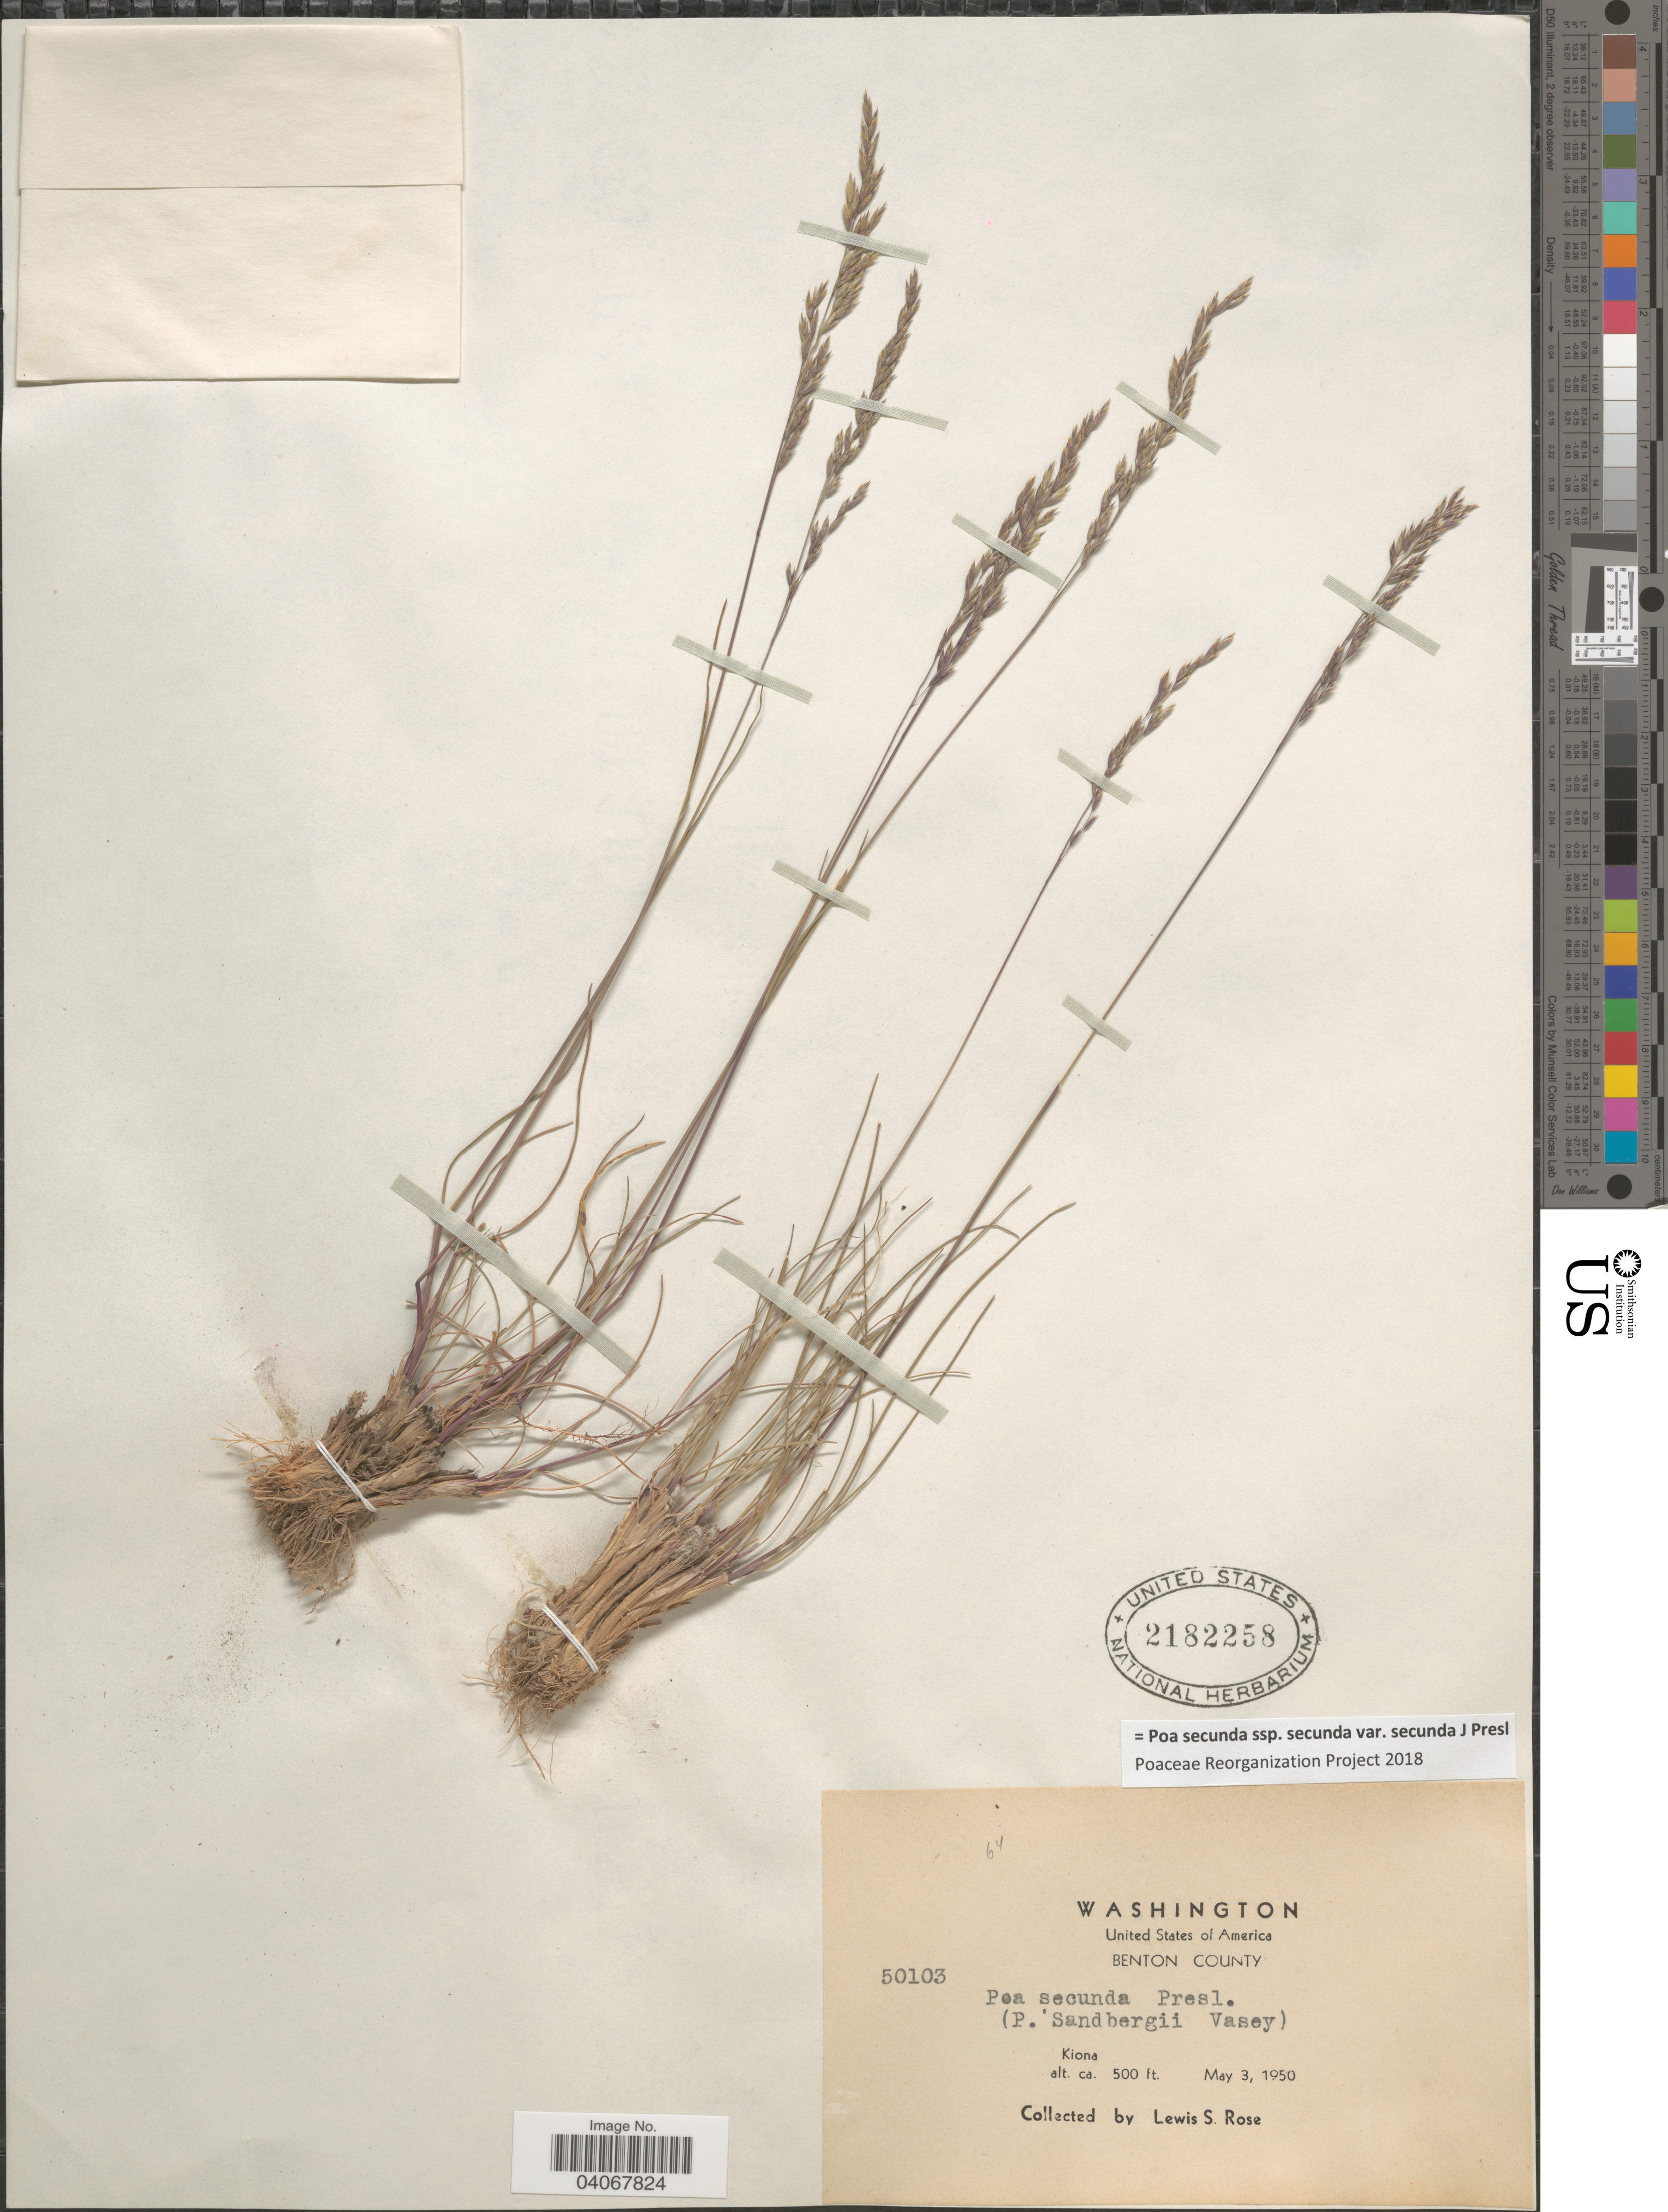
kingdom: Plantae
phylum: Tracheophyta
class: Liliopsida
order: Poales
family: Poaceae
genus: Poa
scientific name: Poa secunda subsp. secunda var. secunda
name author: J. Presl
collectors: L. S. Rose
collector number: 50103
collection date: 1950-05-03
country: United States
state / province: Washington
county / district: Benton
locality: Benton County. Kiona.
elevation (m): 152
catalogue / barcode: US 2182258